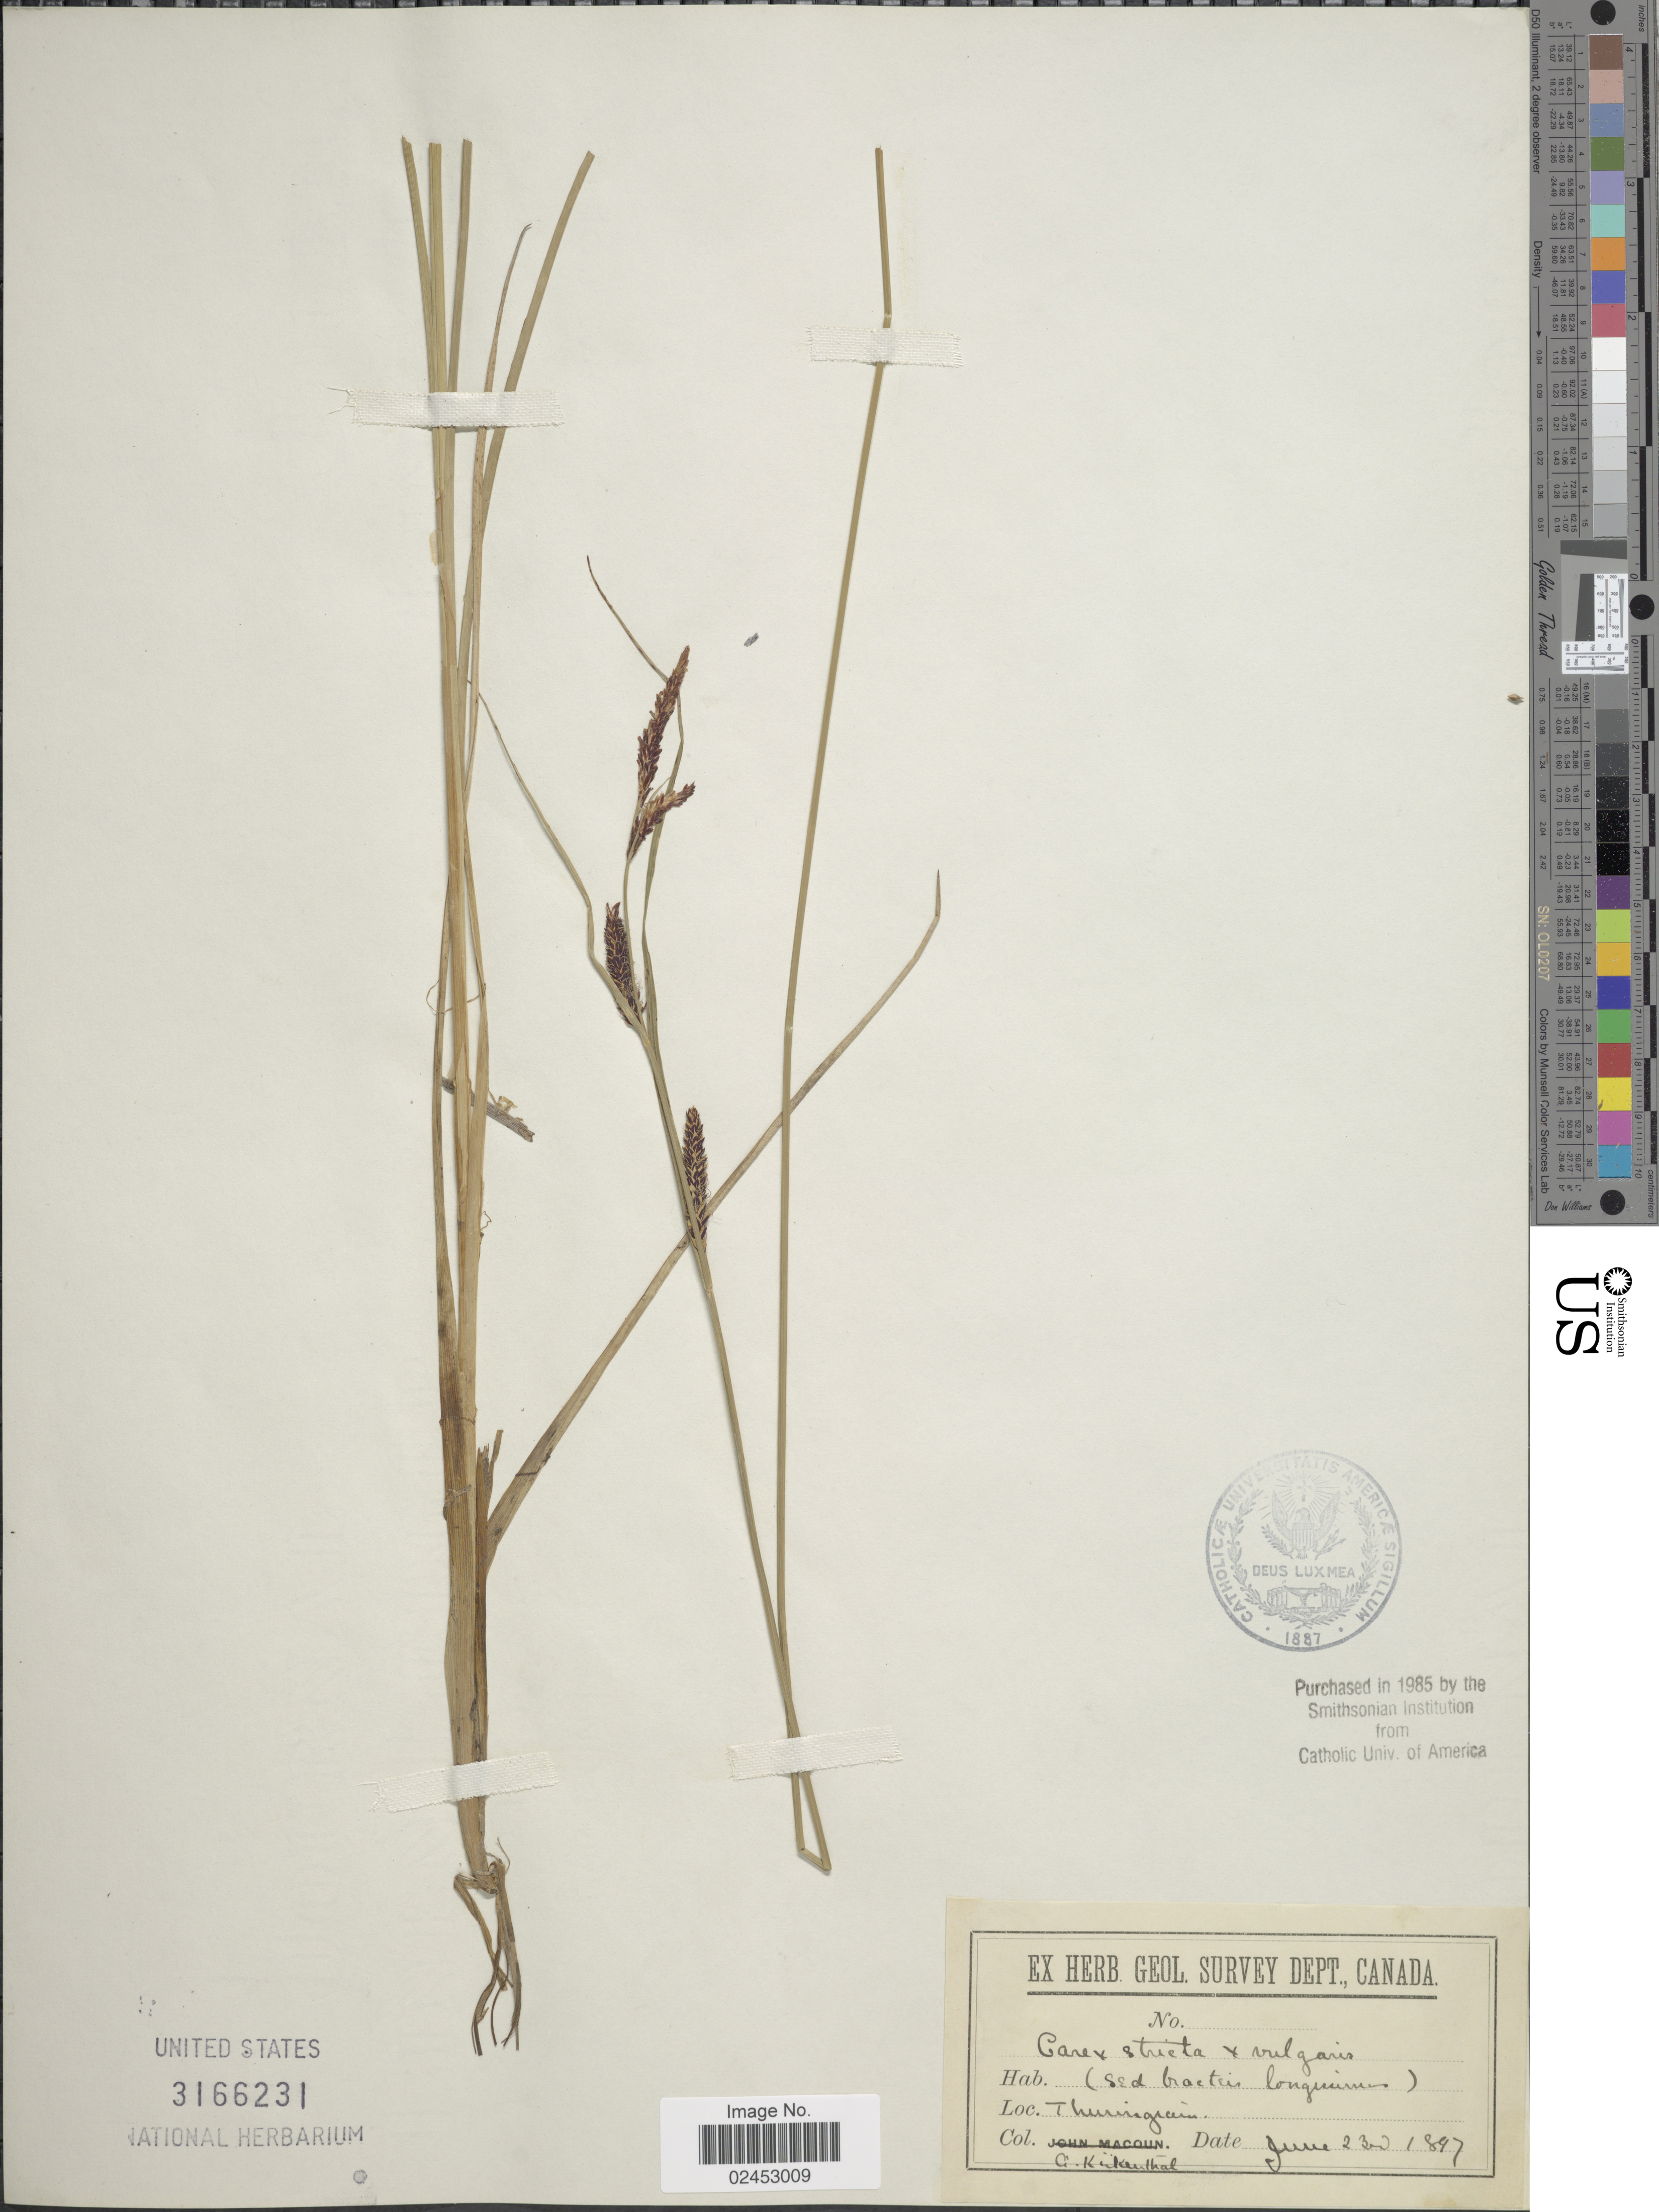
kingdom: Plantae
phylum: Tracheophyta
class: Liliopsida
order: Poales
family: Cyperaceae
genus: Carex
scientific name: Carex stricta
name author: Lam.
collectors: G. Kükenthal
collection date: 1897-06-23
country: Germany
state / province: Thuringia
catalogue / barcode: US 3166231